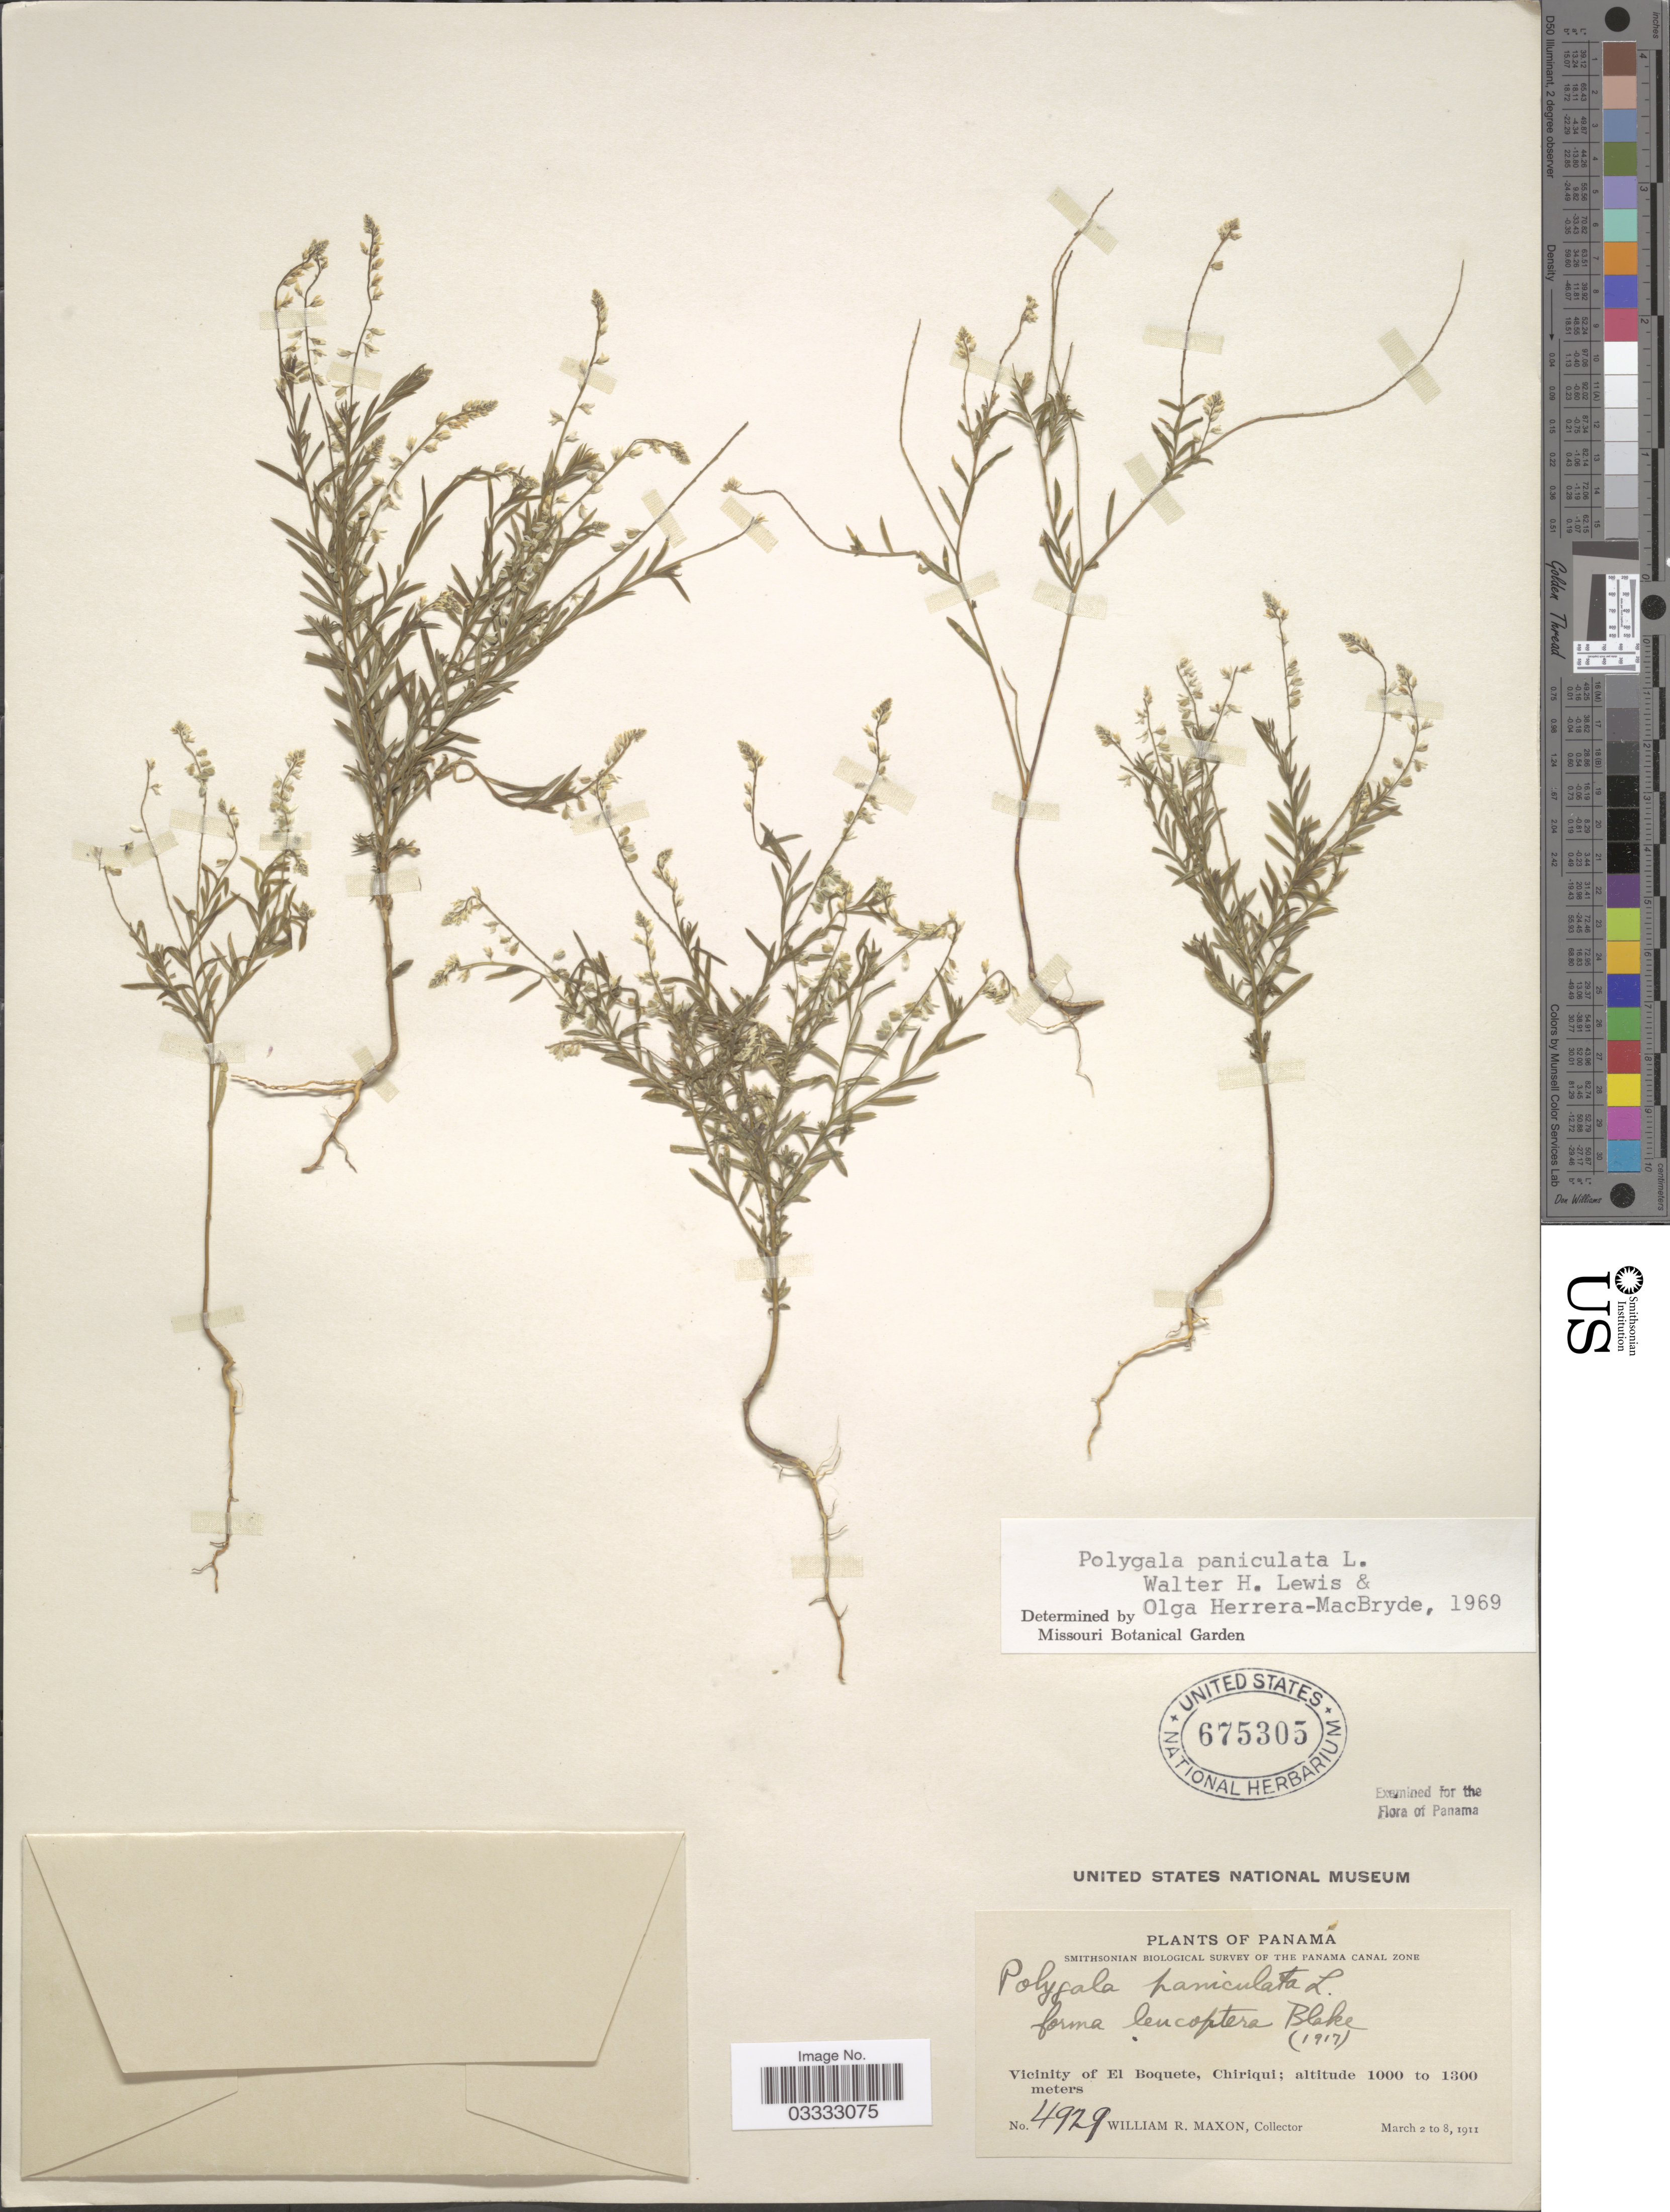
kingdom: Plantae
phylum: Tracheophyta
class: Magnoliopsida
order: Fabales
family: Polygalaceae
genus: Polygala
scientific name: Polygala paniculata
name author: L.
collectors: W. R. Maxon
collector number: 4929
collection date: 1911-03-02/1911-03-08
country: Panama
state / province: Chiriqui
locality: Vicinity of El Boquete.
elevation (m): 1000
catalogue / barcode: US 675305